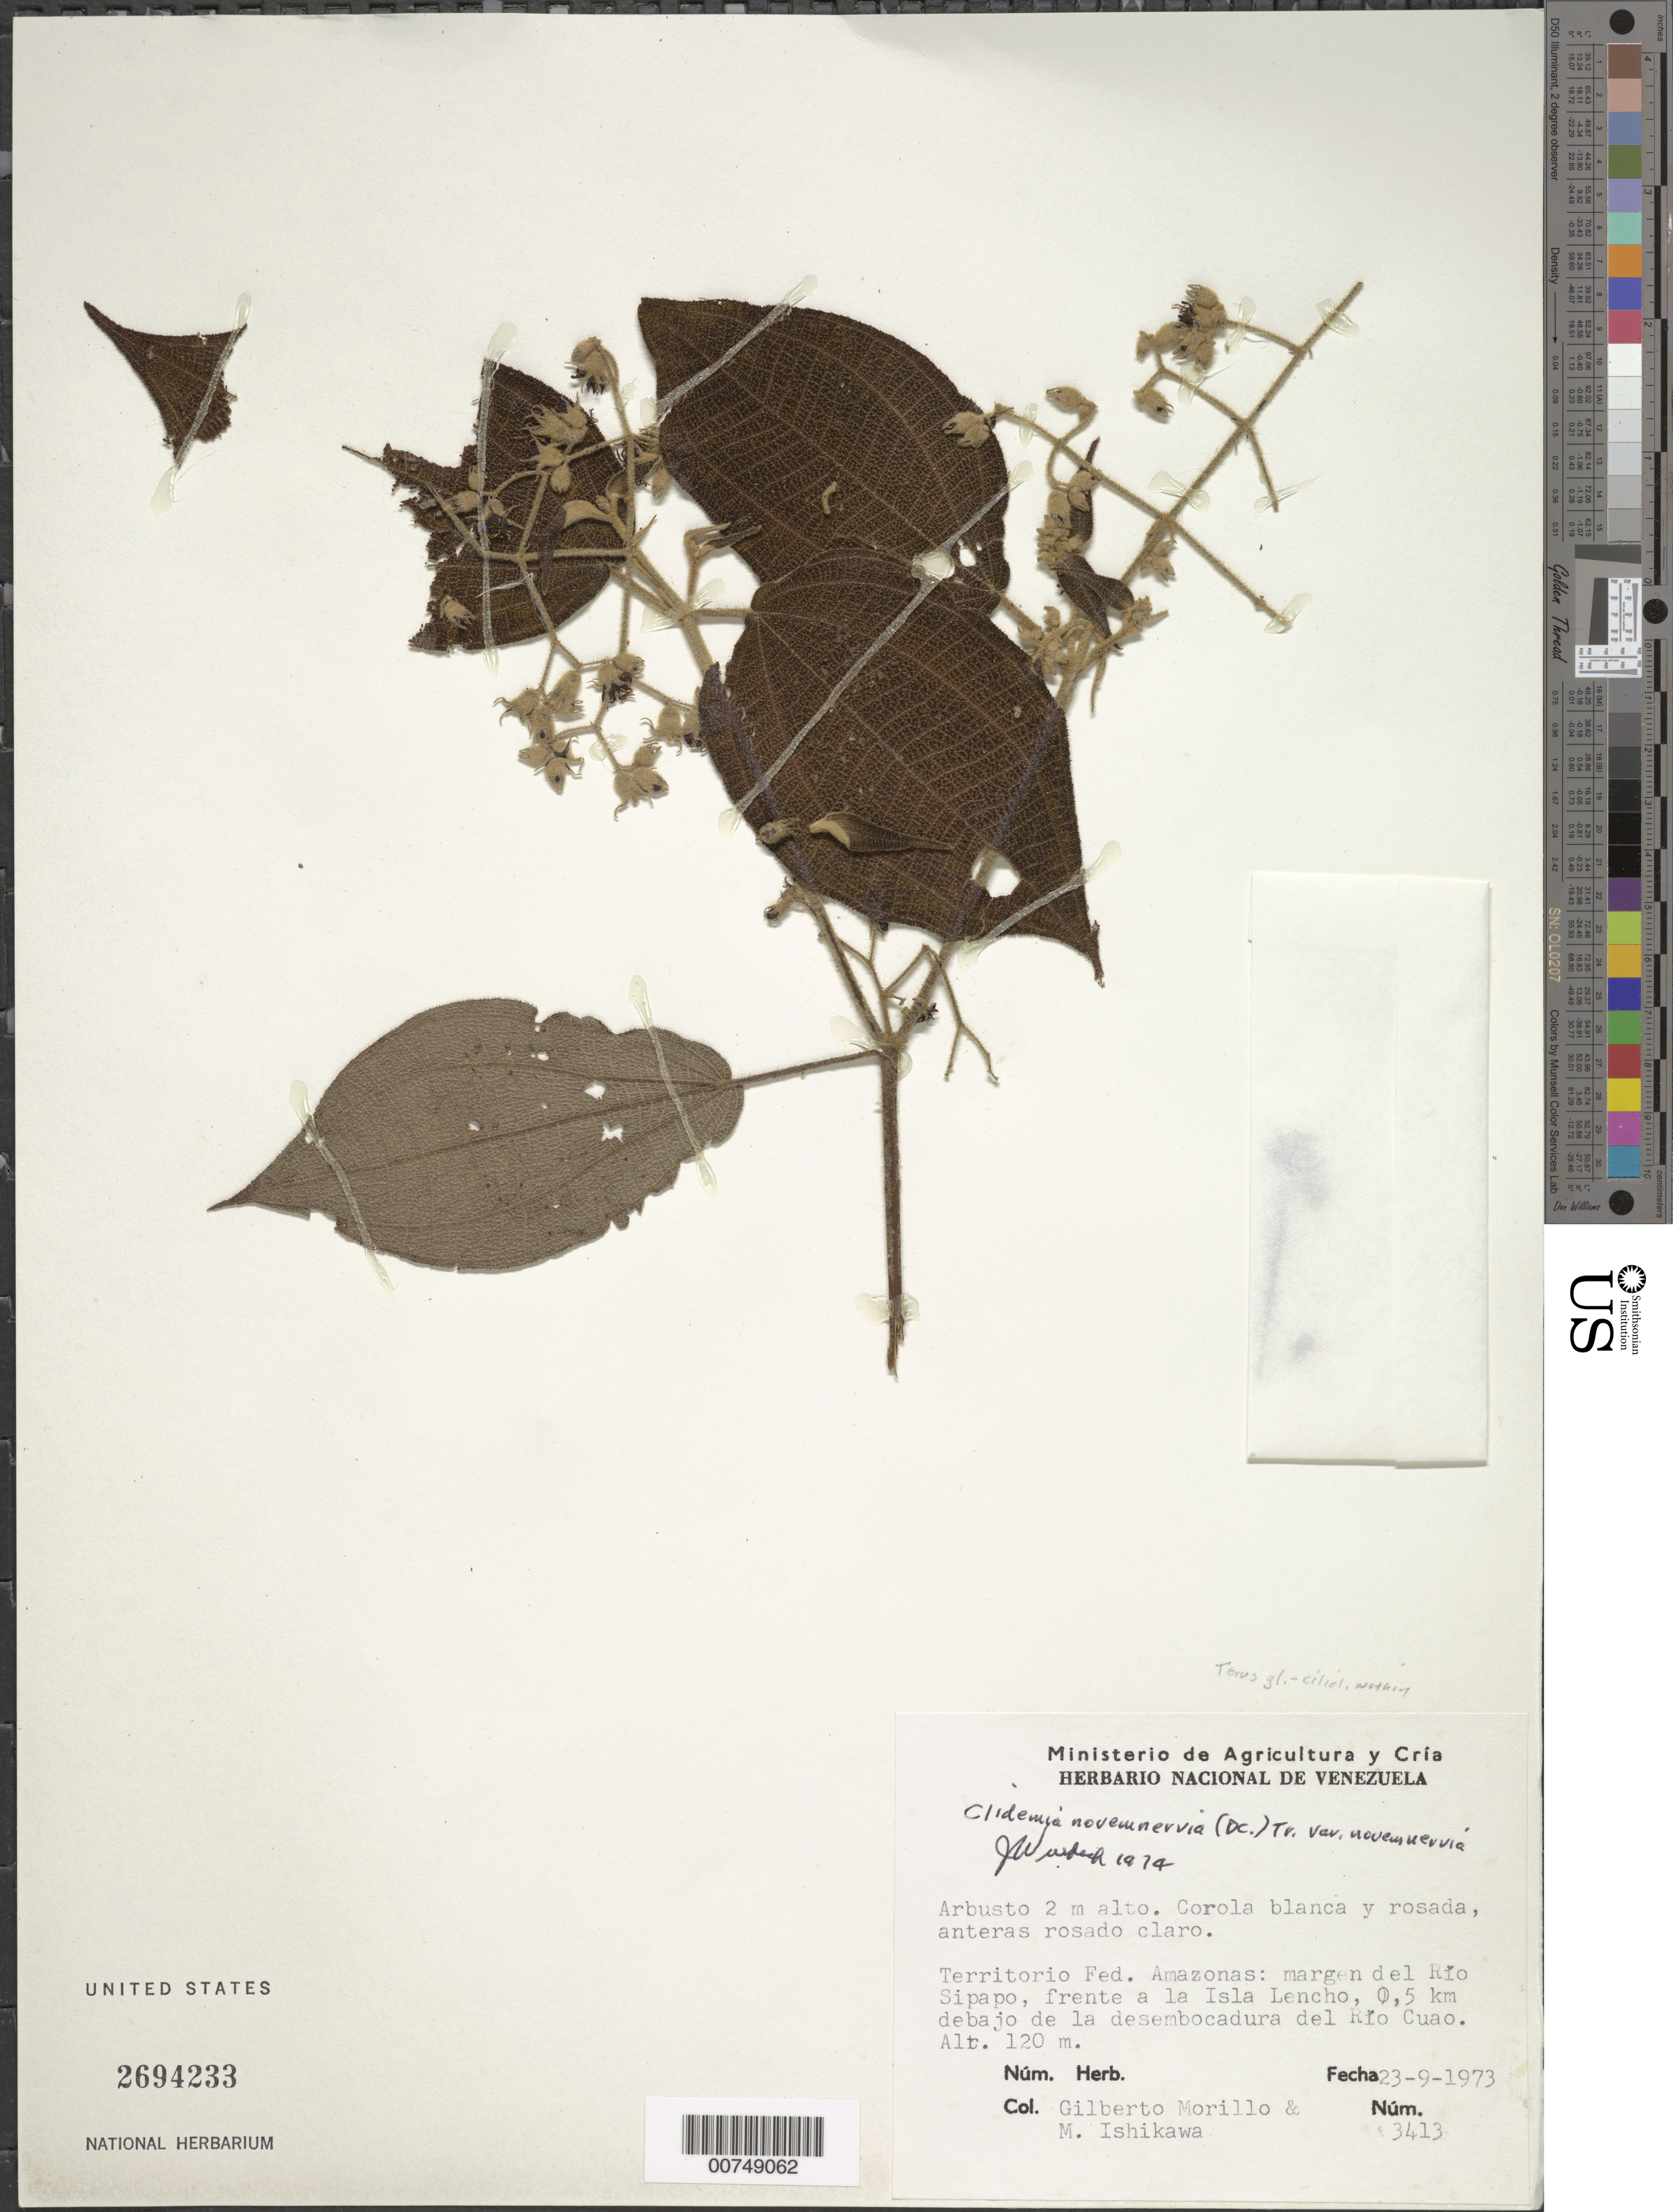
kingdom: Plantae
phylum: Tracheophyta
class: Magnoliopsida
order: Myrtales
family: Melastomataceae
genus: Clidemia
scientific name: Clidemia novemnervia var. novemnervia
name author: (DC.) Triana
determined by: Wurdack, John J., (US), US (UNITED STATES)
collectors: G. Morillo & M. Ishikawa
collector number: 3413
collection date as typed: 23-Sep-73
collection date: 1973-09-23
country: Venezuela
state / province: Amazonas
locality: Río Sipapo, frente a la Isla Lencho, 0.5 km debajo de la desembocadura del Río Cuao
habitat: Margen del rio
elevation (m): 120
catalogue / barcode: US 2694233